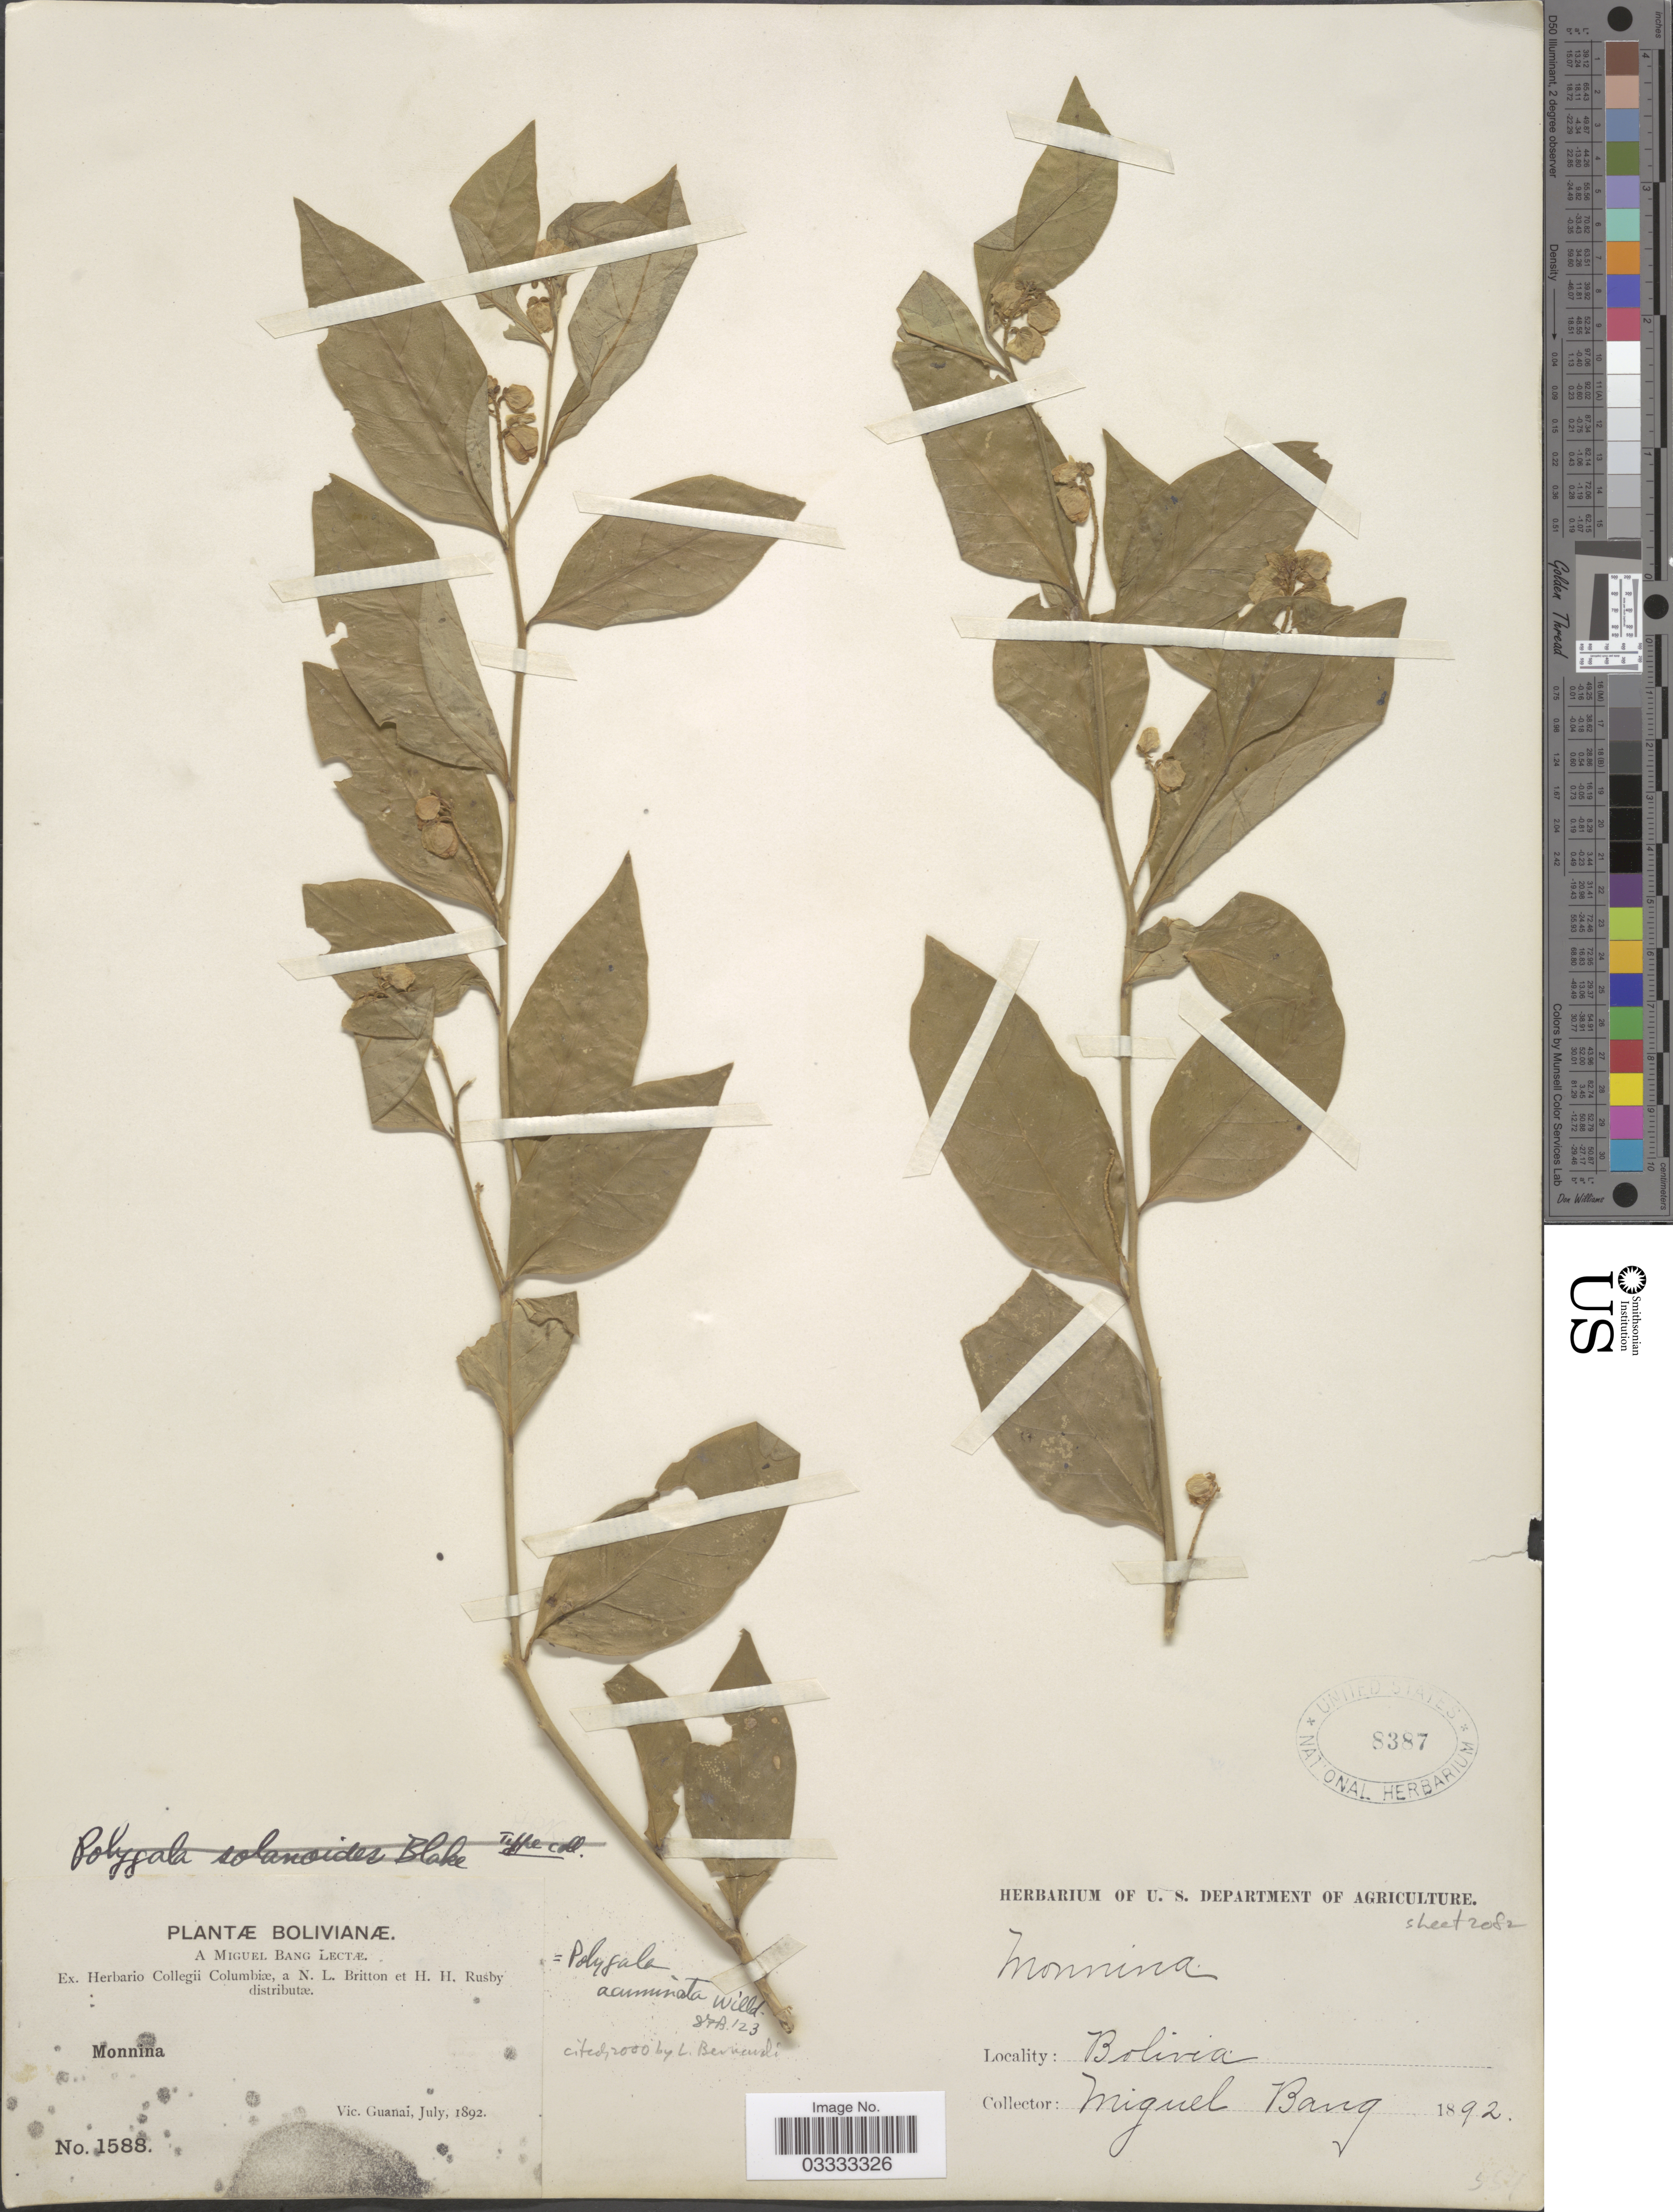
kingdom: Plantae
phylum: Tracheophyta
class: Magnoliopsida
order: Fabales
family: Polygalaceae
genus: Asemeia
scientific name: Asemeia acuminata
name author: (Willd.) J.F.B. Pastore & J.R. Abbott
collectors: M. Bang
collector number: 1588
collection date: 1982-07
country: Bolivia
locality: Vic. Guanai.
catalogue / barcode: US 8387